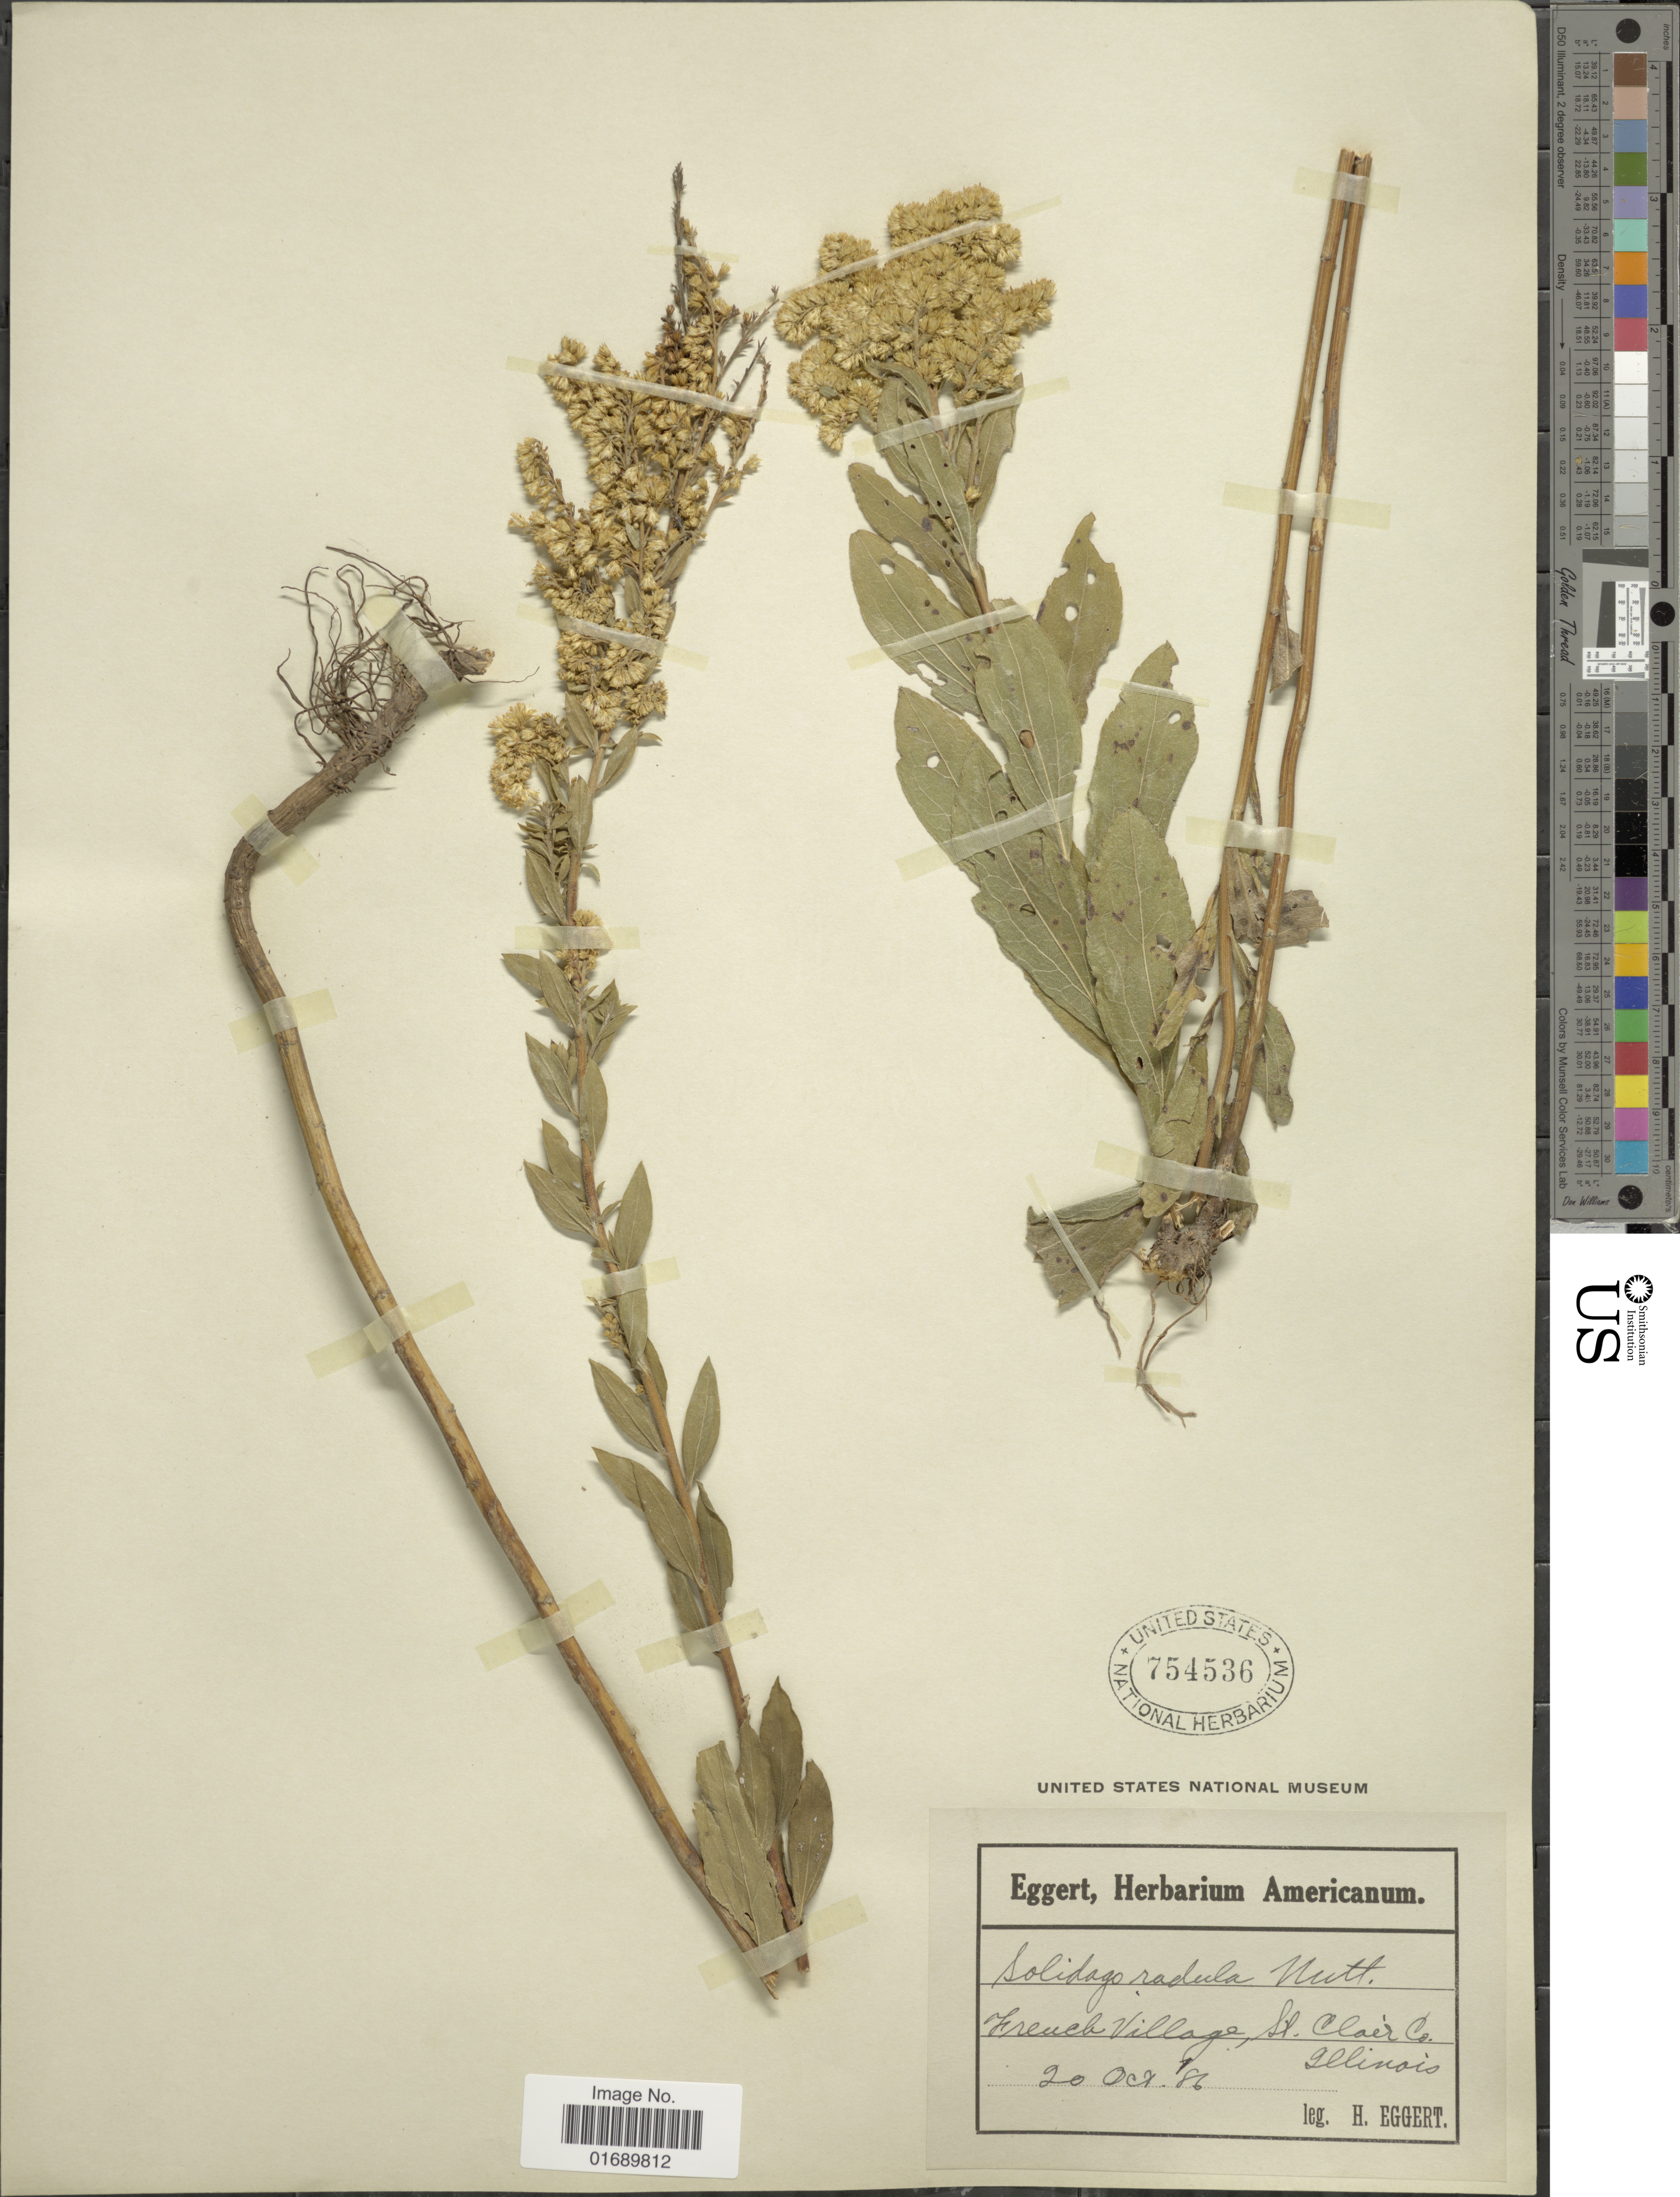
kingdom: Plantae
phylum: Tracheophyta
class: Magnoliopsida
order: Asterales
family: Asteraceae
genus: Solidago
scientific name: Solidago radula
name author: Nutt.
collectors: H. Eggert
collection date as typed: Transcribed d/m/y: 20/10/86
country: United States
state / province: Illinois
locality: French Village, St Clair Co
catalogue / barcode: US 754536